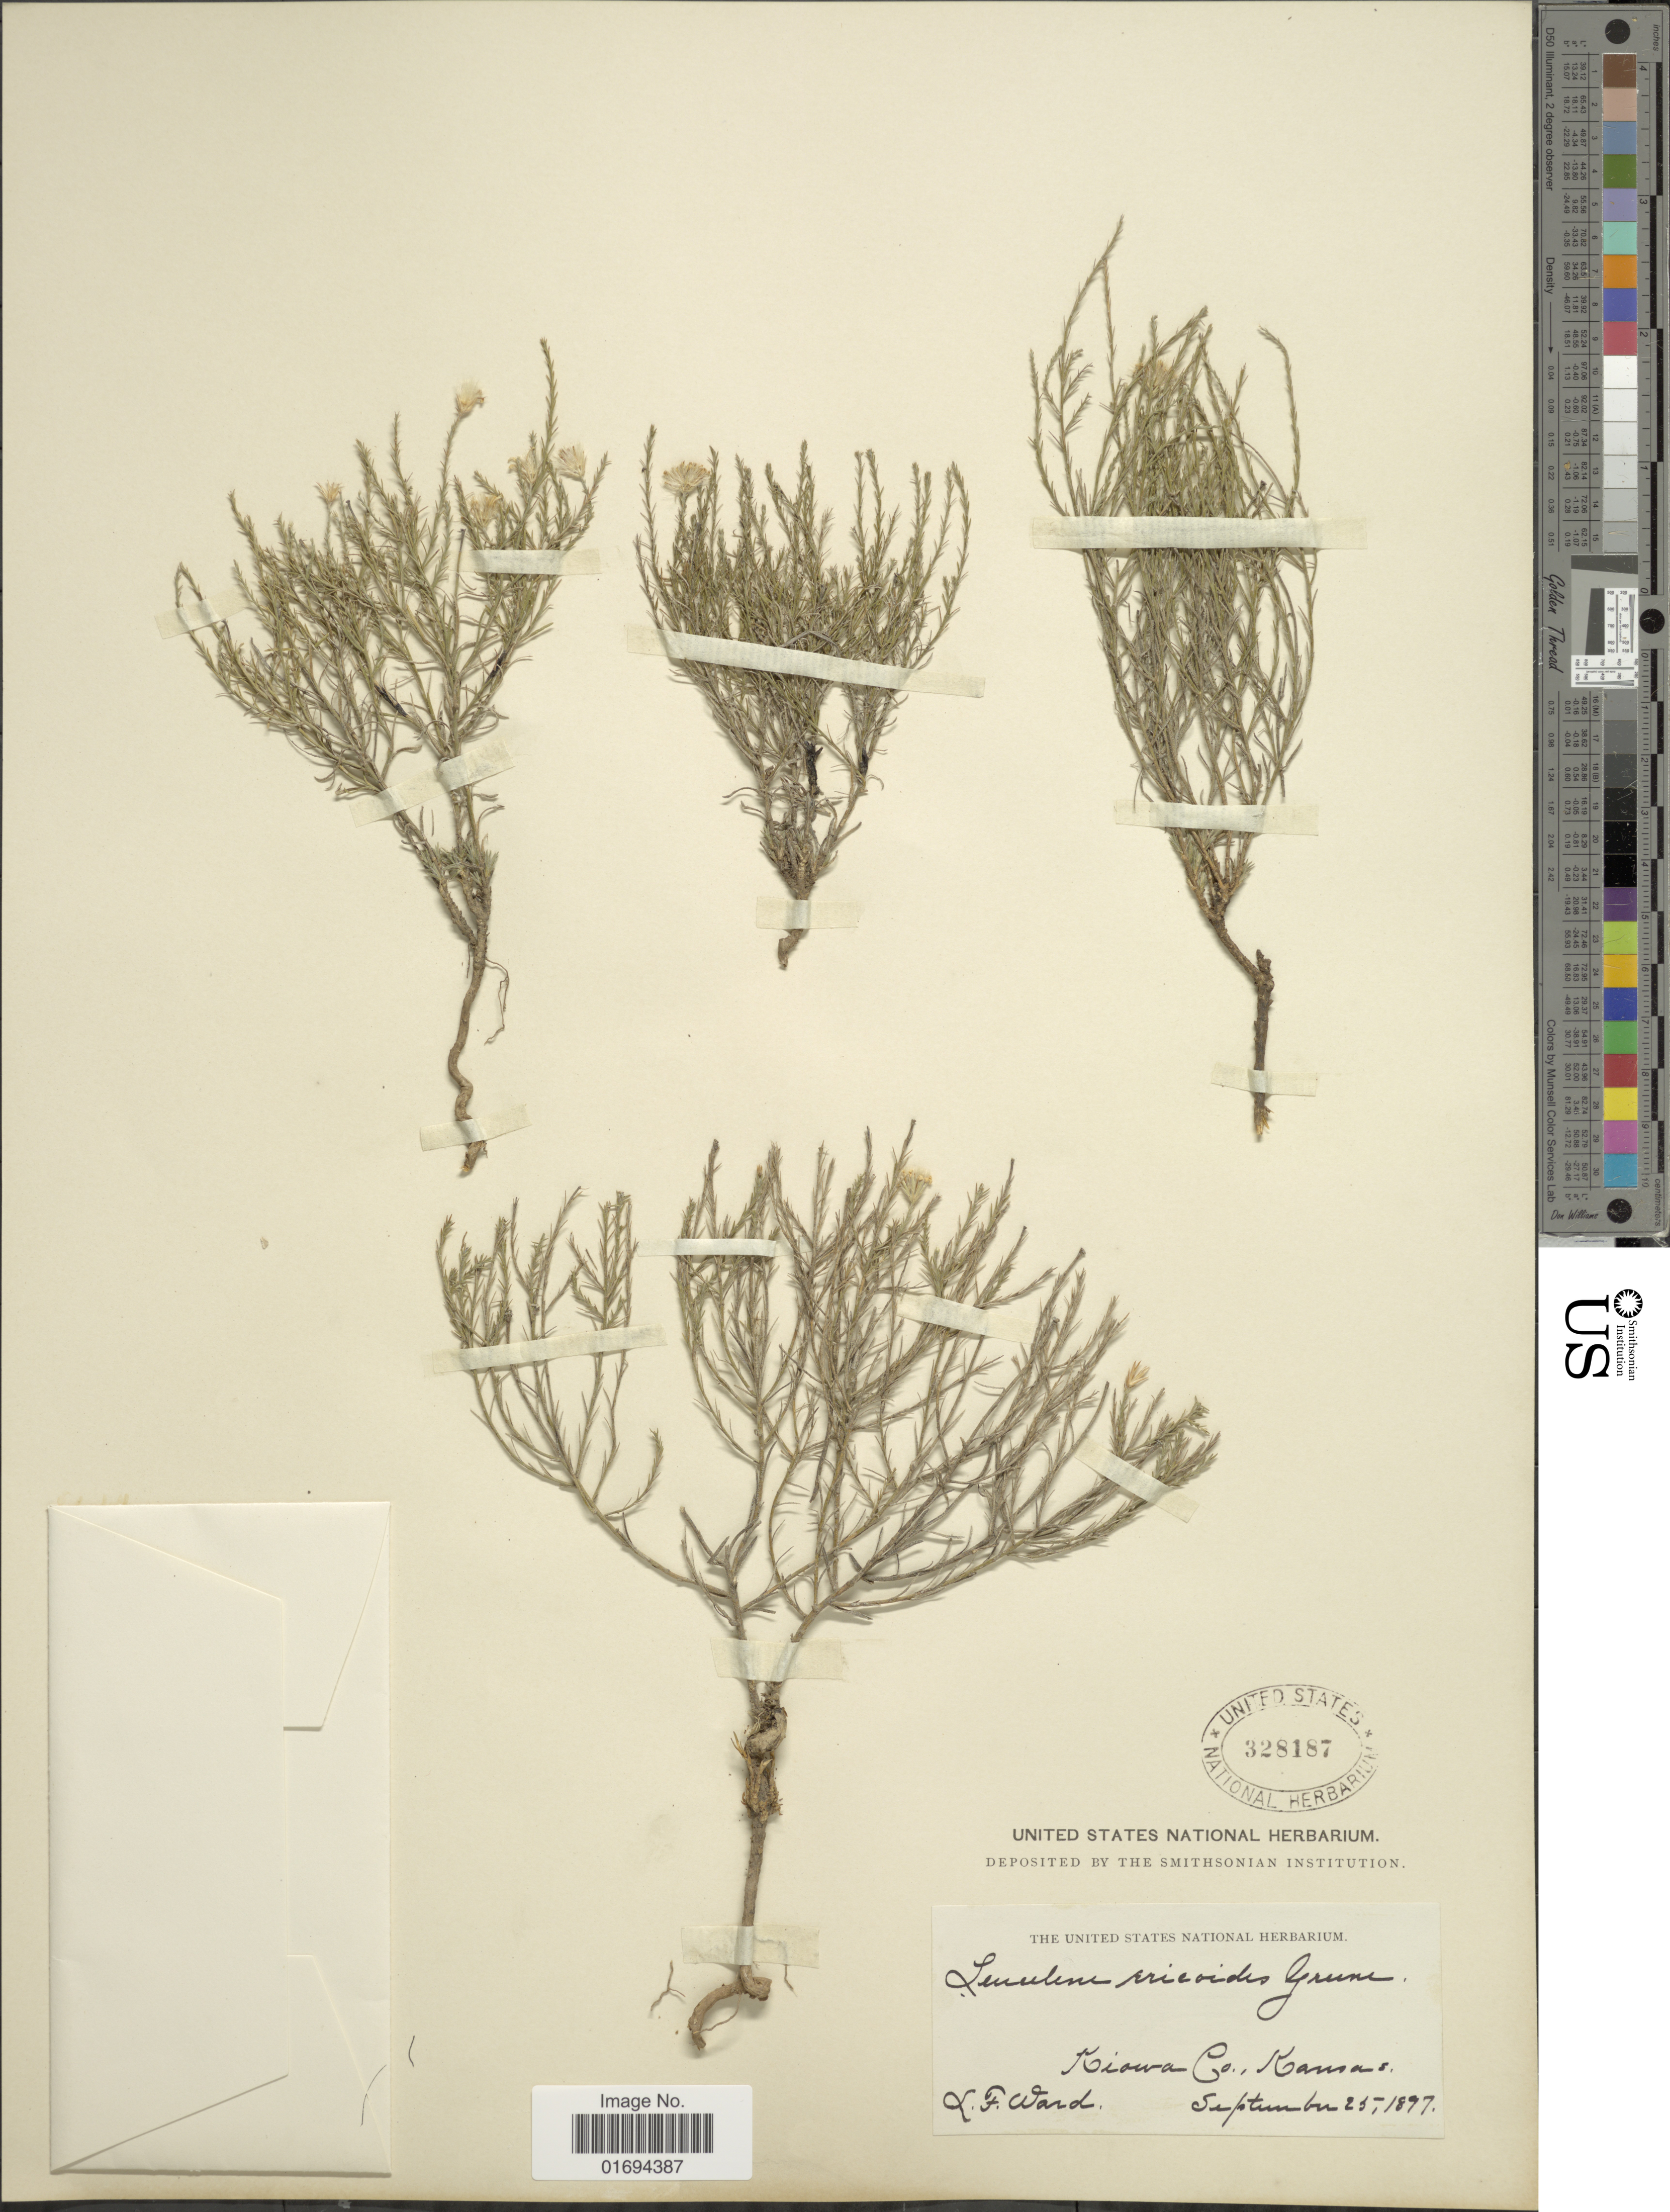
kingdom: Plantae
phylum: Tracheophyta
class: Magnoliopsida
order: Asterales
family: Asteraceae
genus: Chaetopappa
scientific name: Chaetopappa ericoides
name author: (Torr.) G.L. Nesom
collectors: L. Ward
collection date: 1897-09-25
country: United States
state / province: Kansas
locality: Kiowa Co.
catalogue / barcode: US 328187